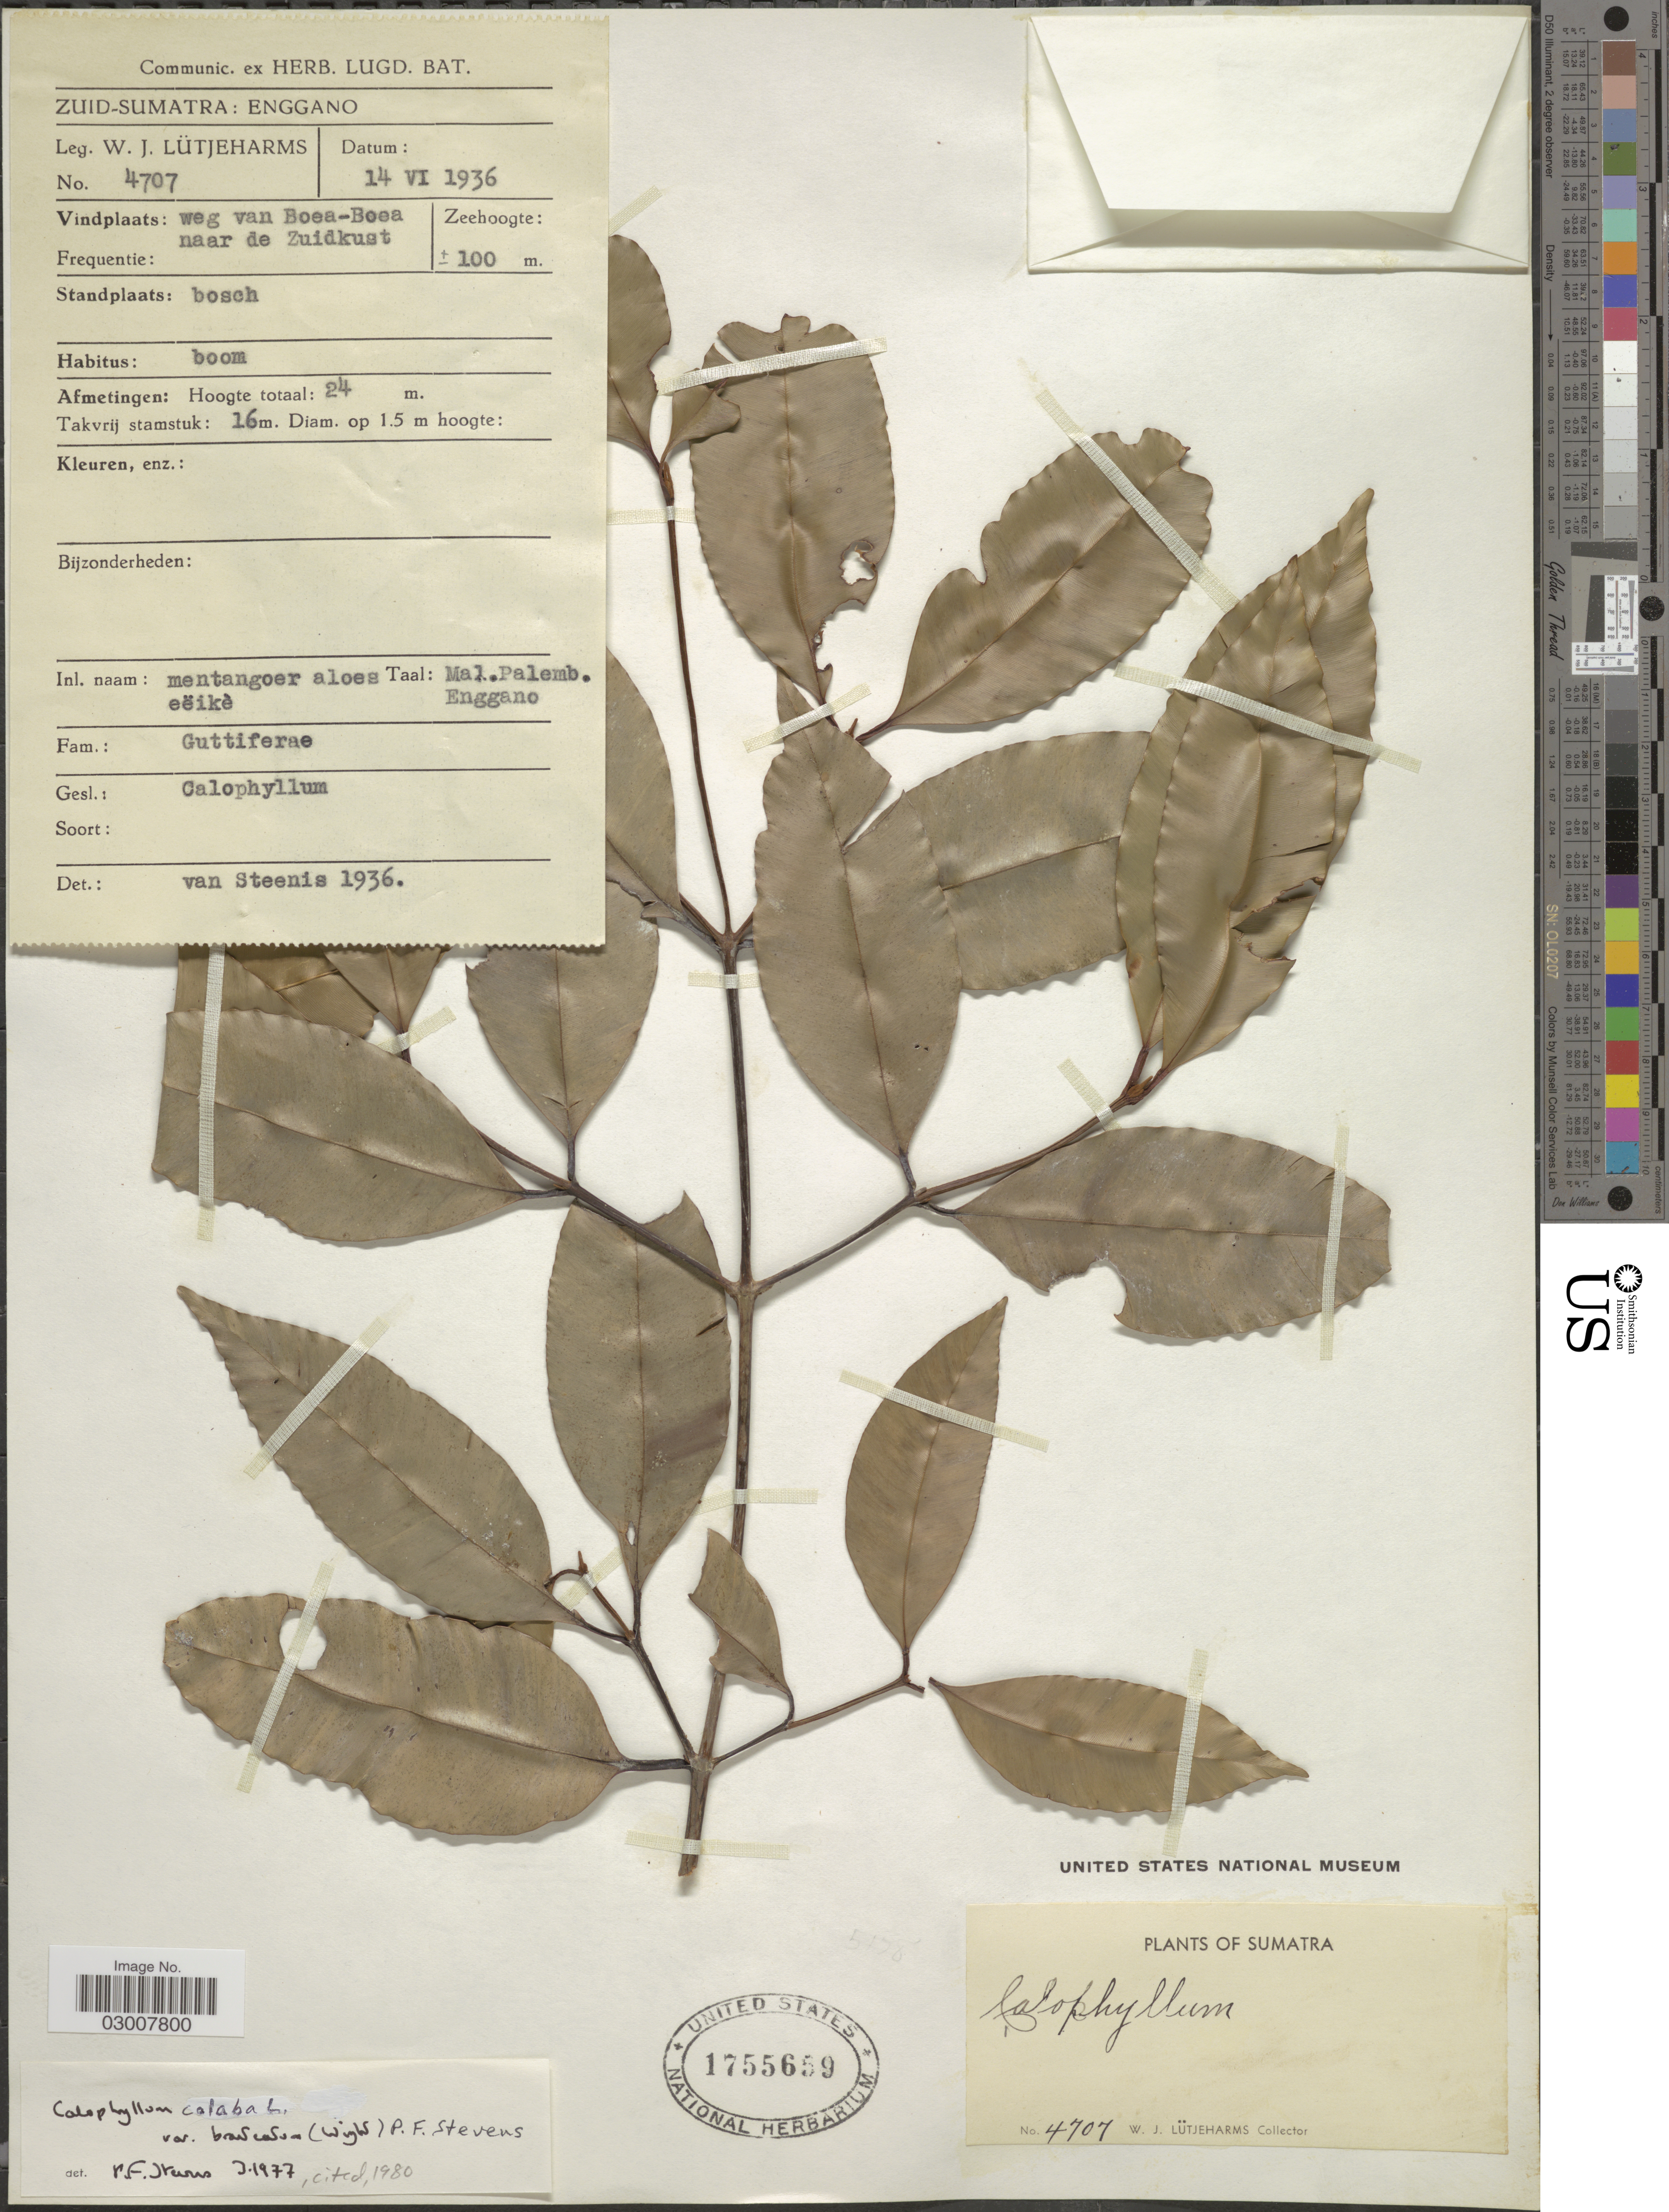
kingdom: Plantae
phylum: Tracheophyta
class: Magnoliopsida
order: Malpighiales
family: Calophyllaceae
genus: Calophyllum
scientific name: Calophyllum calaba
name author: L.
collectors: W. Lütjeharms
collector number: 4707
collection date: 1936-06-14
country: Indonesia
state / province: Sumatra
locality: Zuid-Sumatra: Enggano. Weg van Boea-Boea naar de Zuidkust.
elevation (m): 100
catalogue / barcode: US 1755659